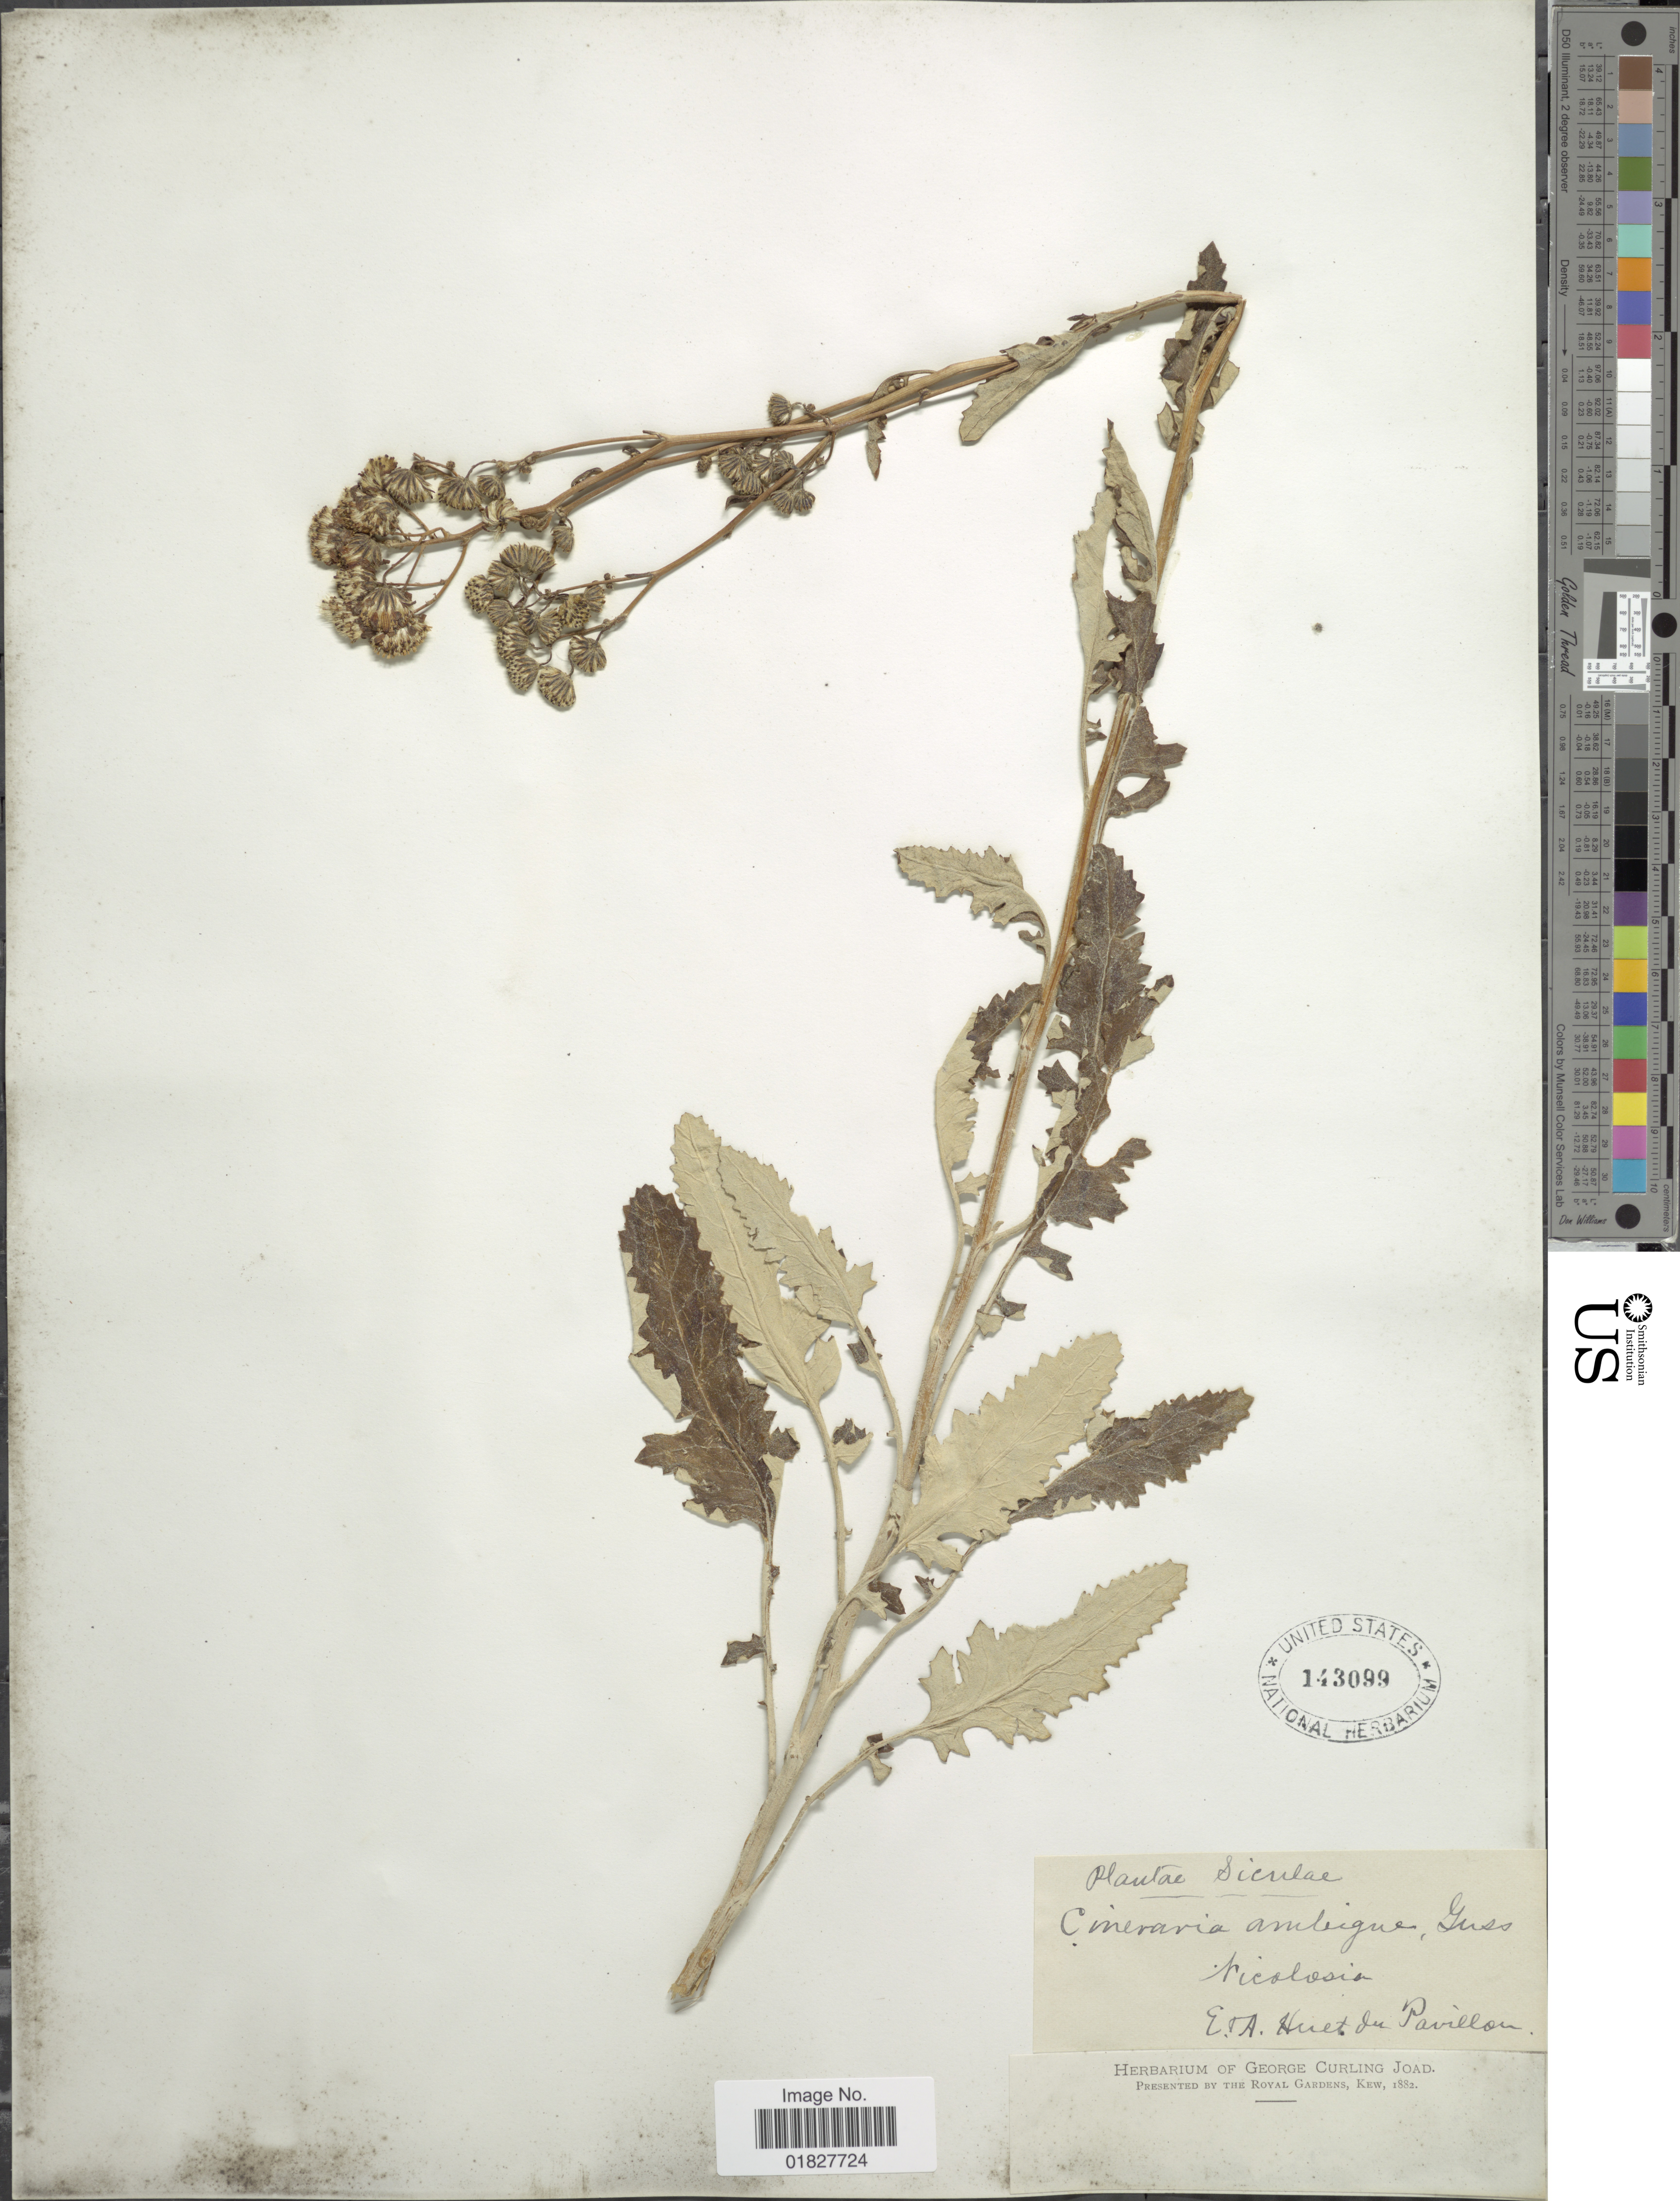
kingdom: Plantae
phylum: Tracheophyta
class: Magnoliopsida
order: Asterales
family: Asteraceae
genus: Cineraria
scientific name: Cineraria ambigua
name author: Biv.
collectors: ex herb. George Curling Joad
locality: Siculae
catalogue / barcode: US 143099